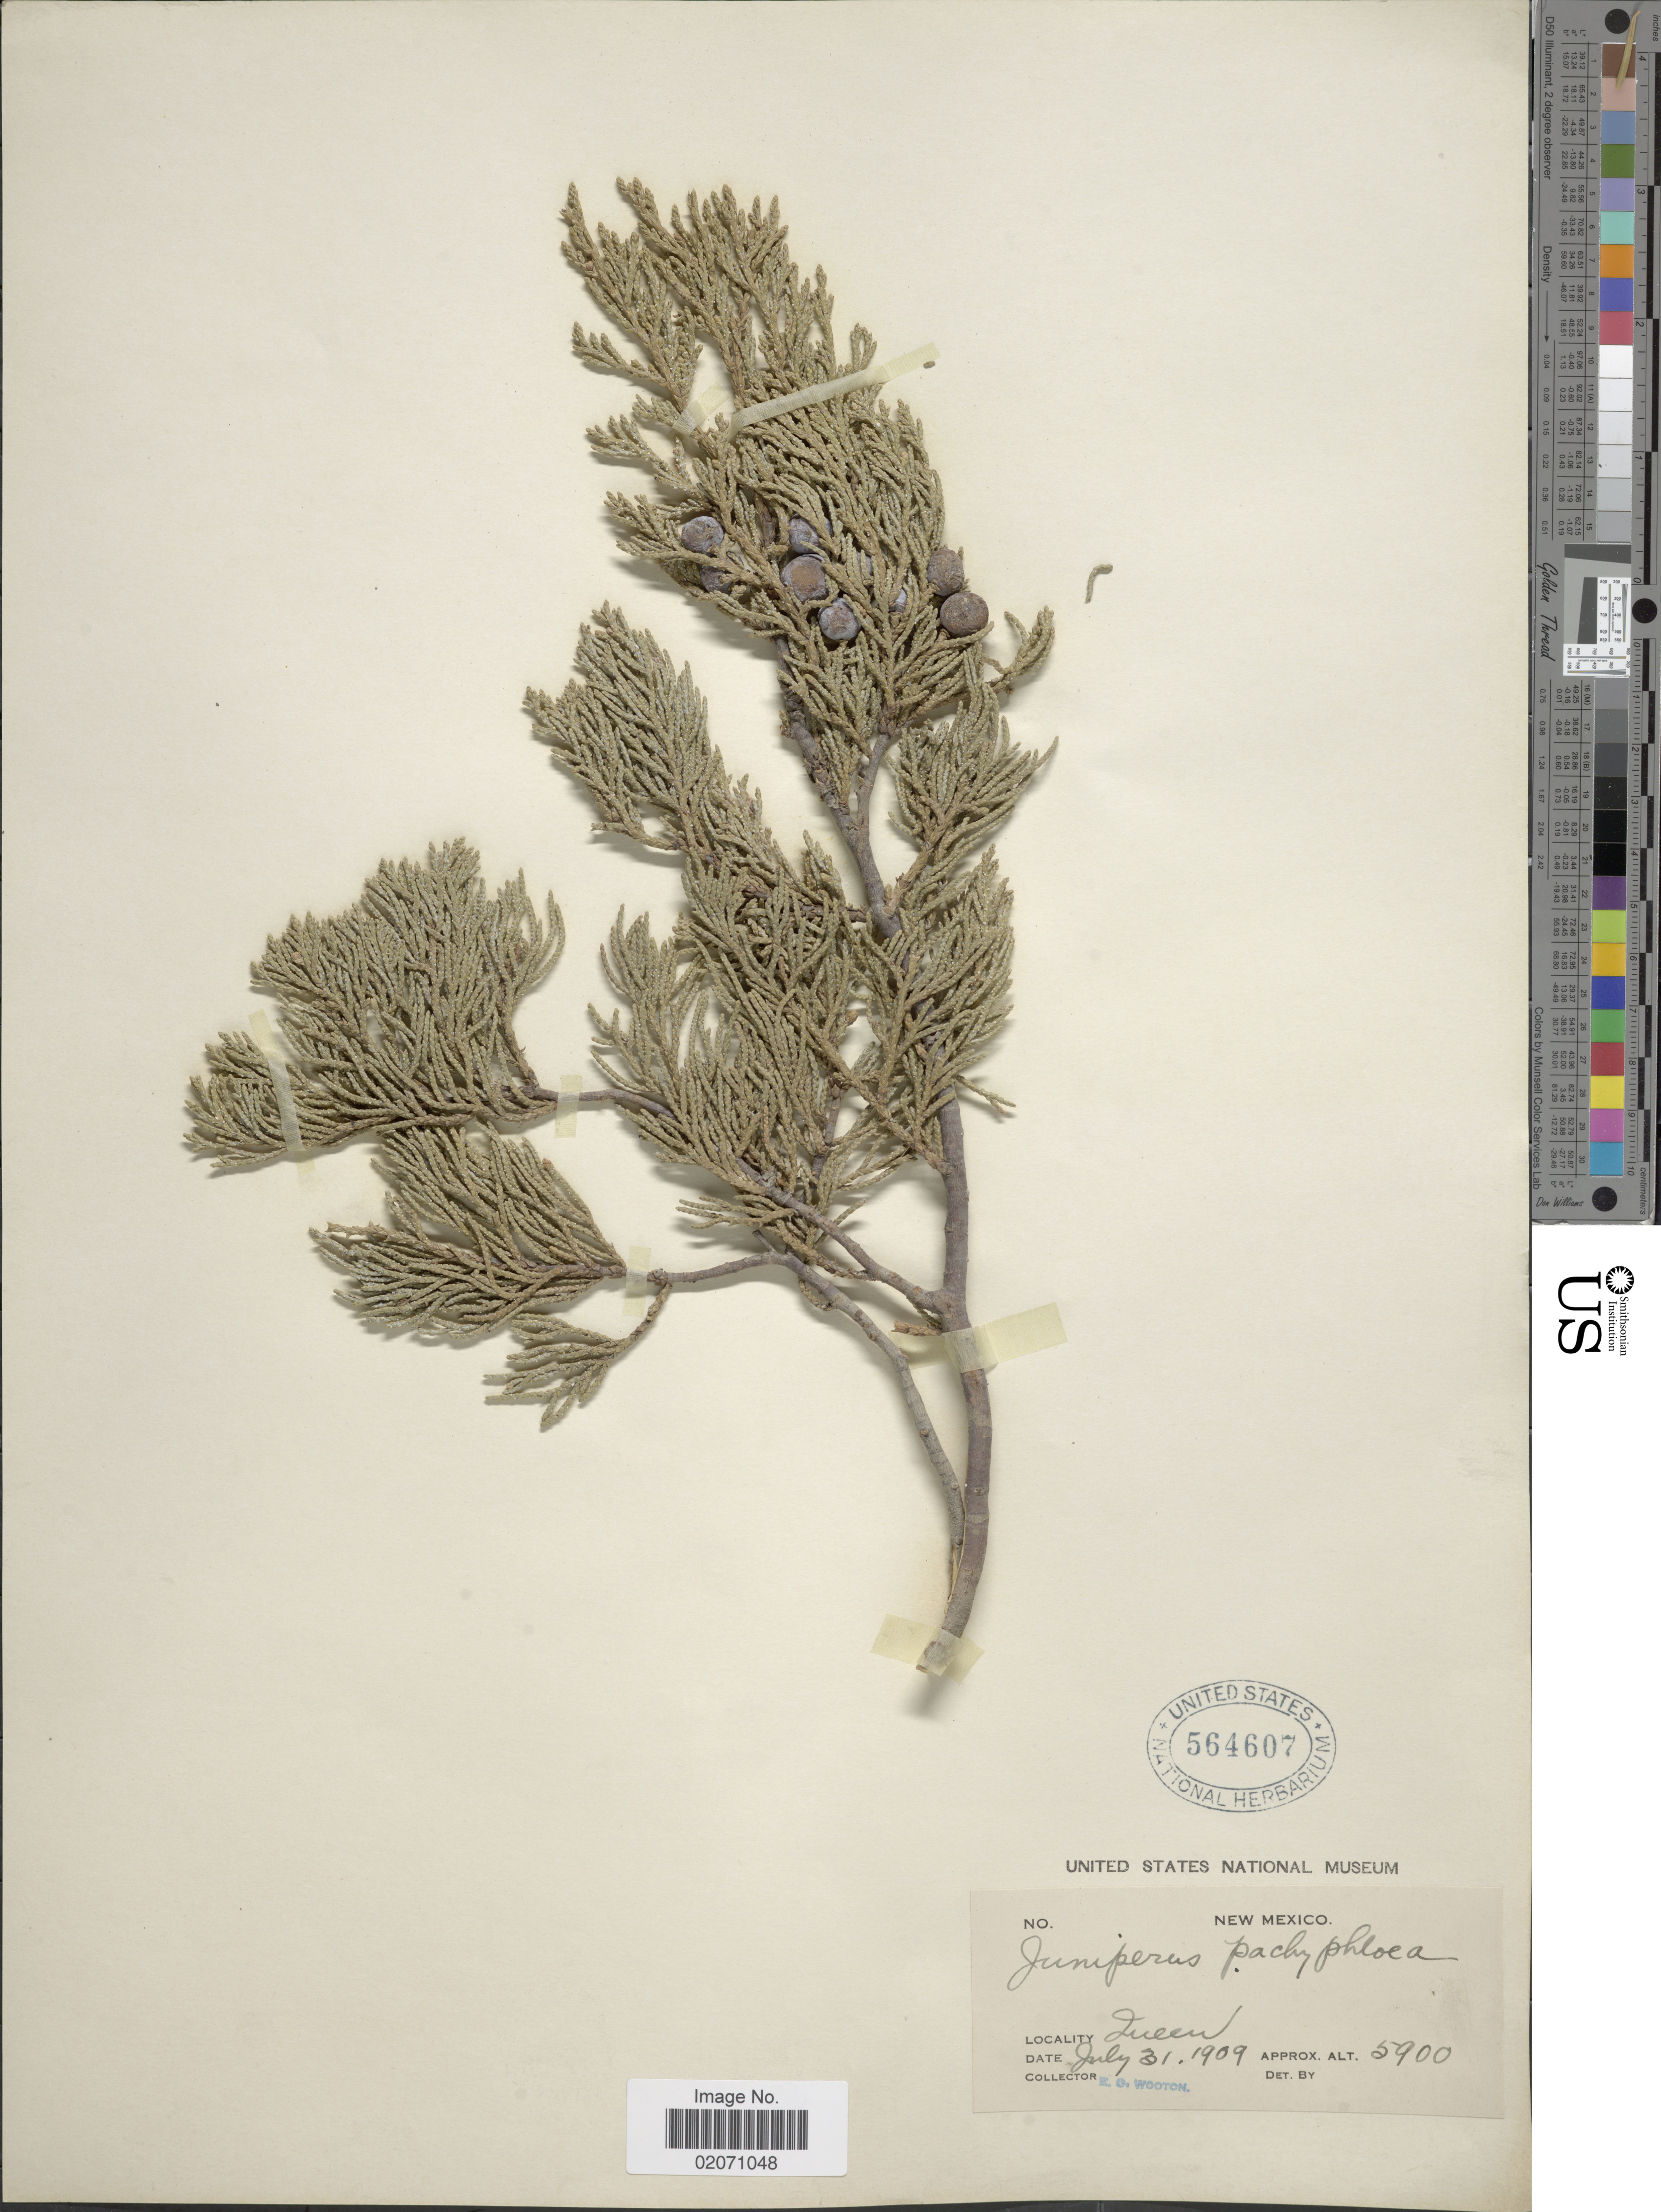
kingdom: Plantae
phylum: Tracheophyta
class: Pinopsida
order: Pinales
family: Cupressaceae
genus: Juniperus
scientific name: Juniperus deppeana var. pachyphlaea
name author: (Torr.) Martínez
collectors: E. O. Wooton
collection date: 1909-07-31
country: United States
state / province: New Mexico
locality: Queen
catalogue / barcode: US 564607